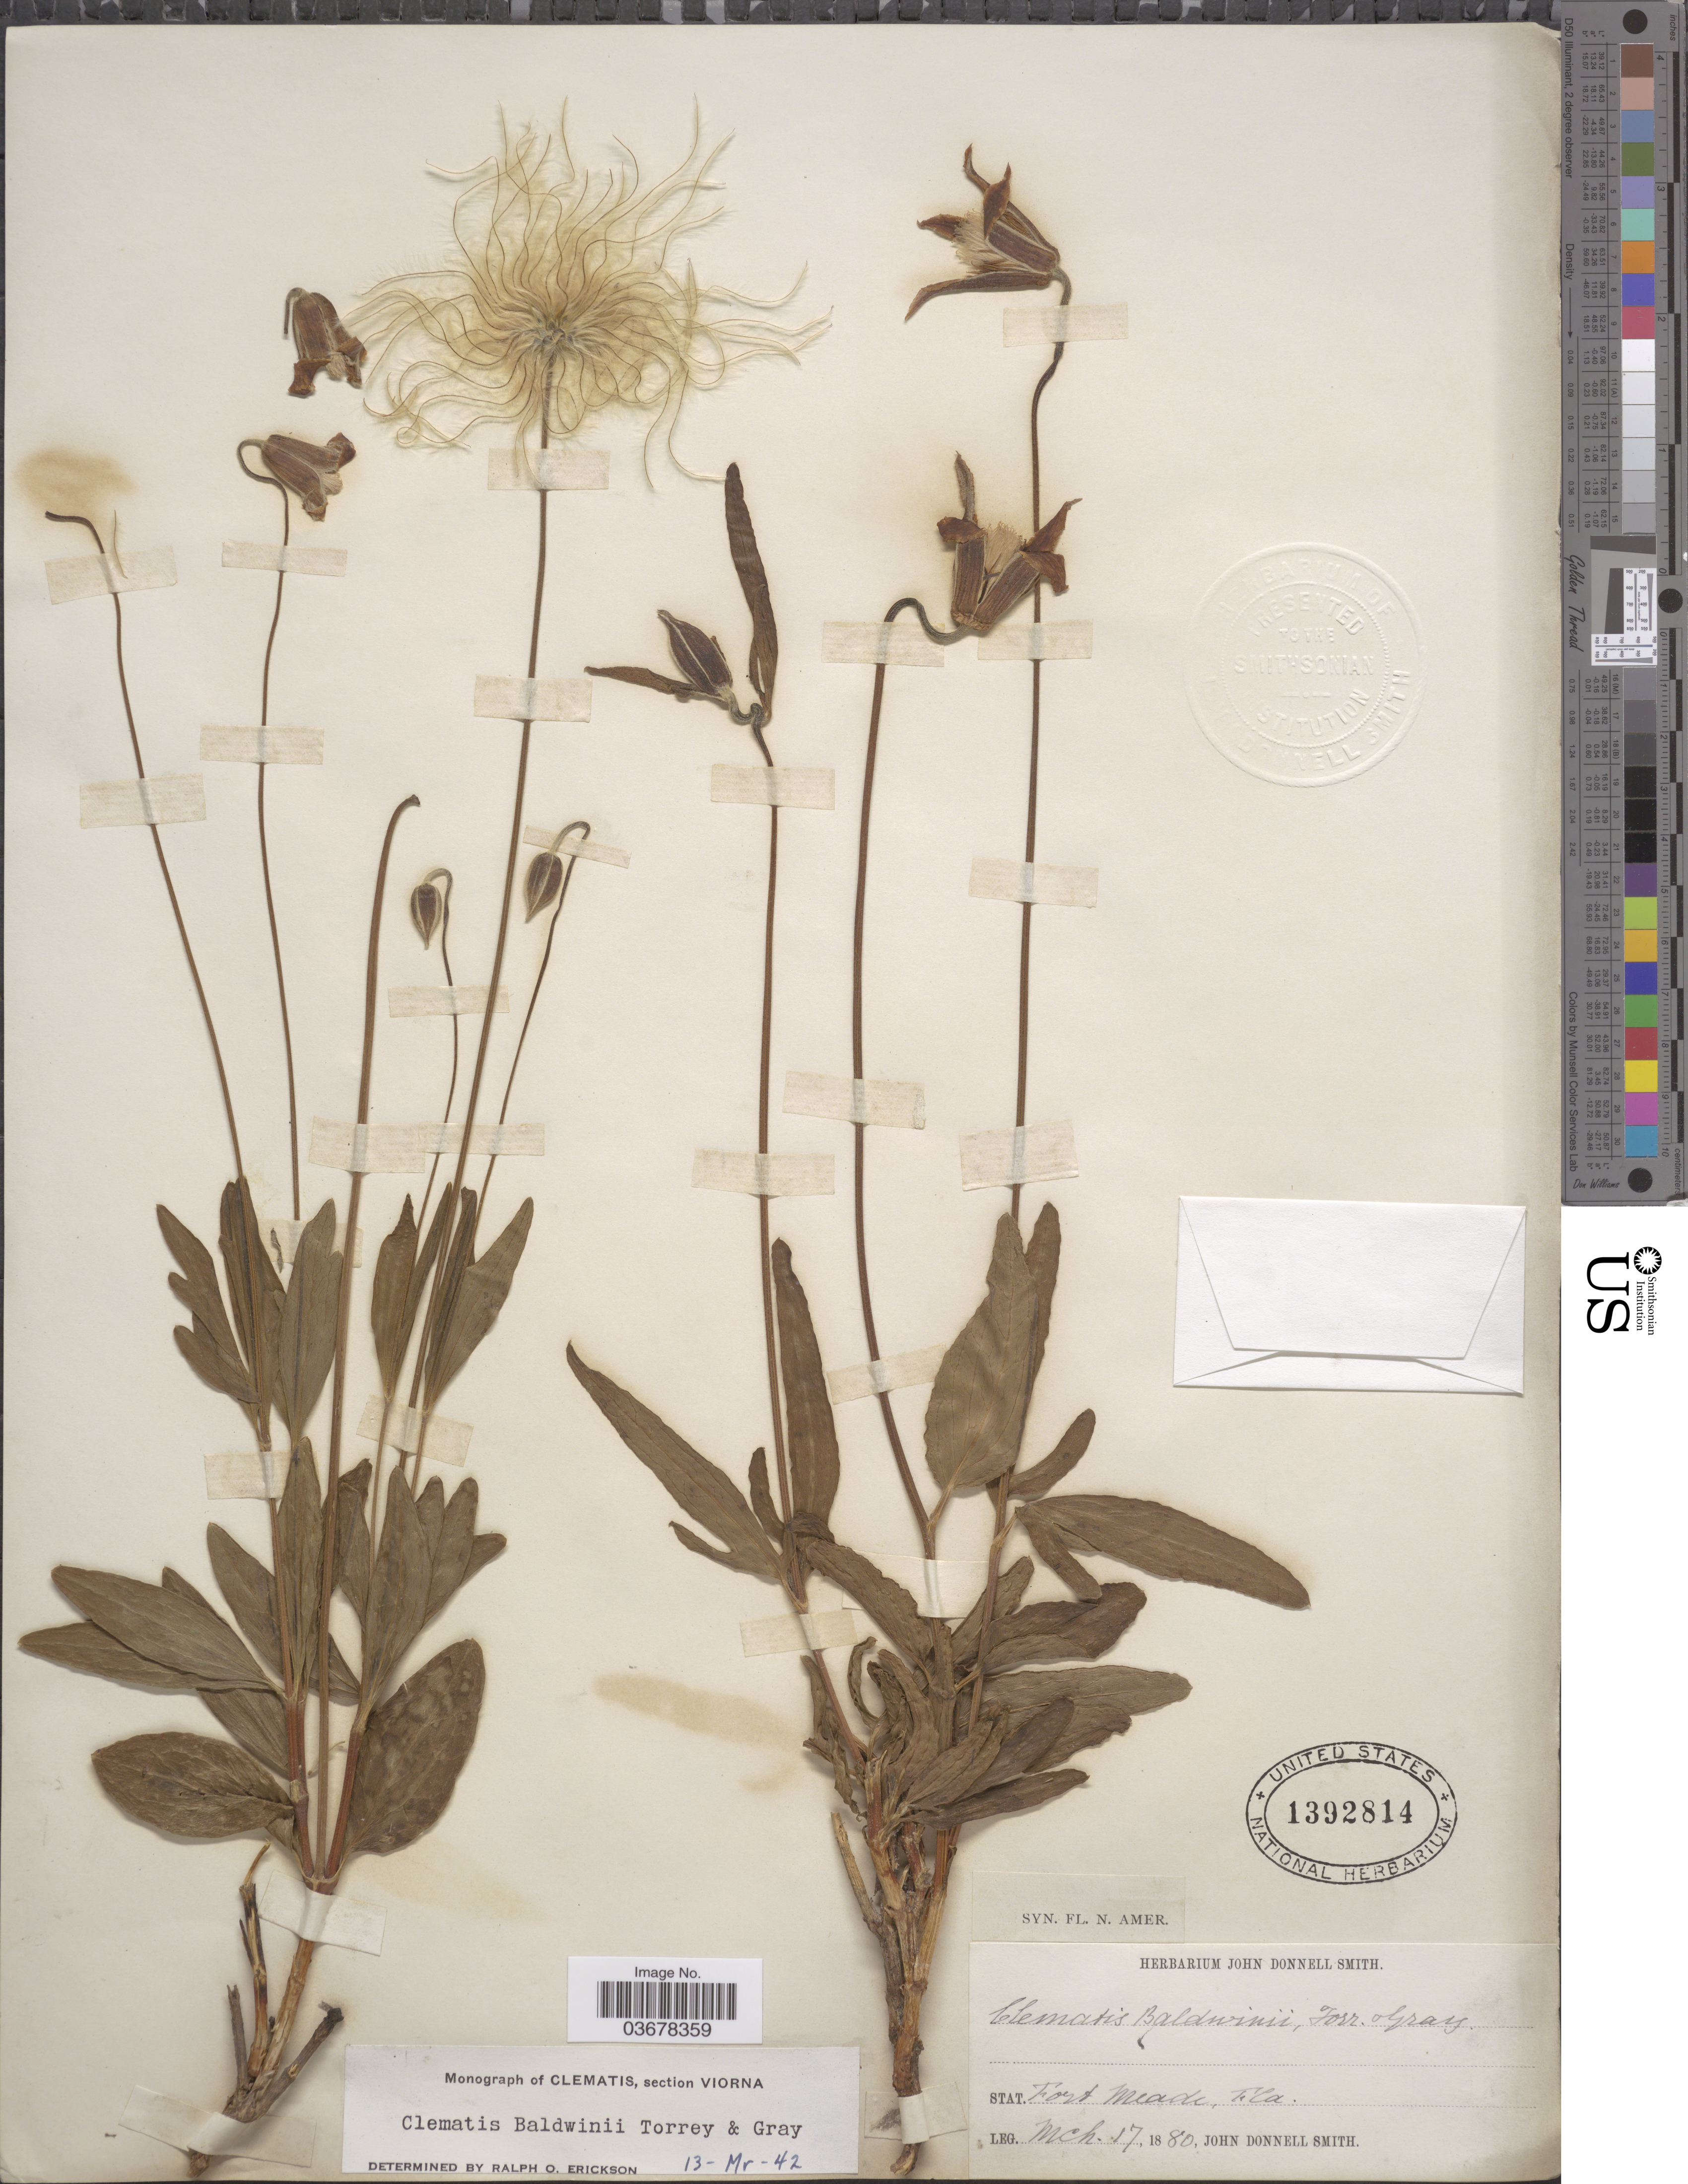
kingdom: Plantae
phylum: Tracheophyta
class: Magnoliopsida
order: Ranunculales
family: Ranunculaceae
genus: Clematis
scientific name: Clematis viorna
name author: L.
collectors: J. Donnell Smith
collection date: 1880-03-17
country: United States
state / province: Florida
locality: Stat. Fort Meade.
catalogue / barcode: US 1392814